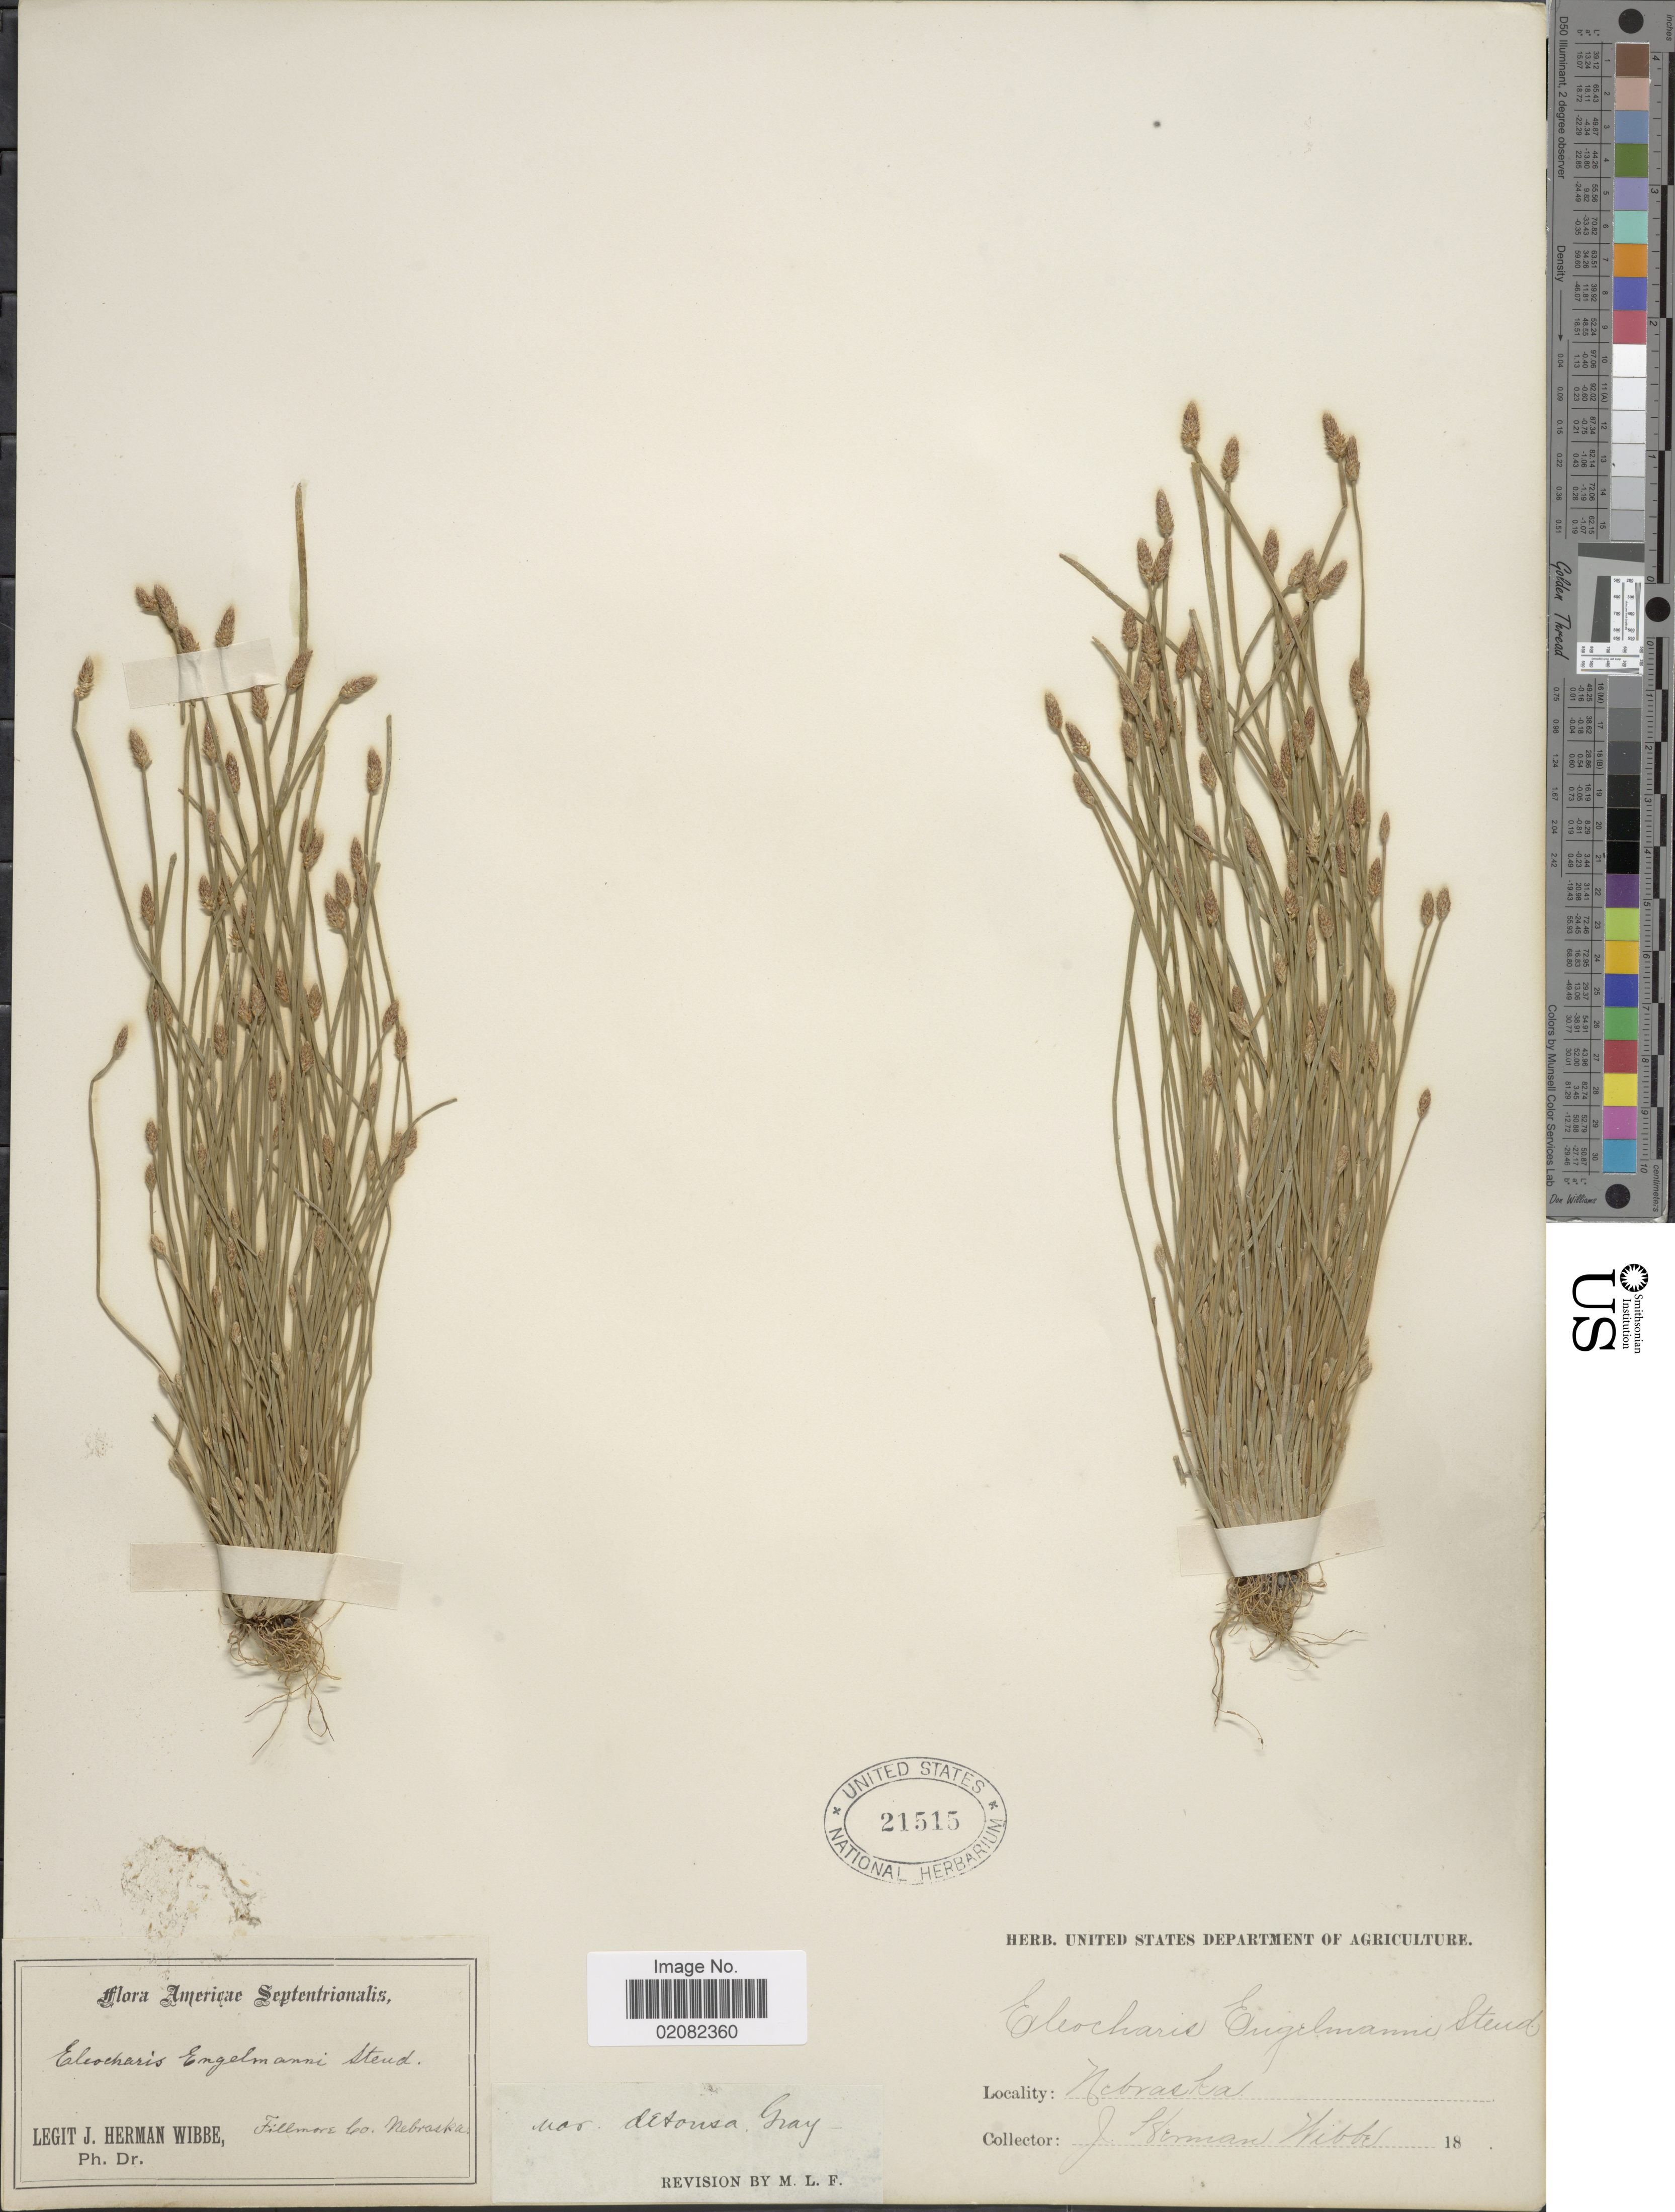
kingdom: Plantae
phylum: Tracheophyta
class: Liliopsida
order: Poales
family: Cyperaceae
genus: Eleocharis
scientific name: Eleocharis engelmannii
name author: Steud.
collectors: J. Wibbe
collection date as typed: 18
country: United States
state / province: Nebraska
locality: Fillmore Co.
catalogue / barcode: US 21515